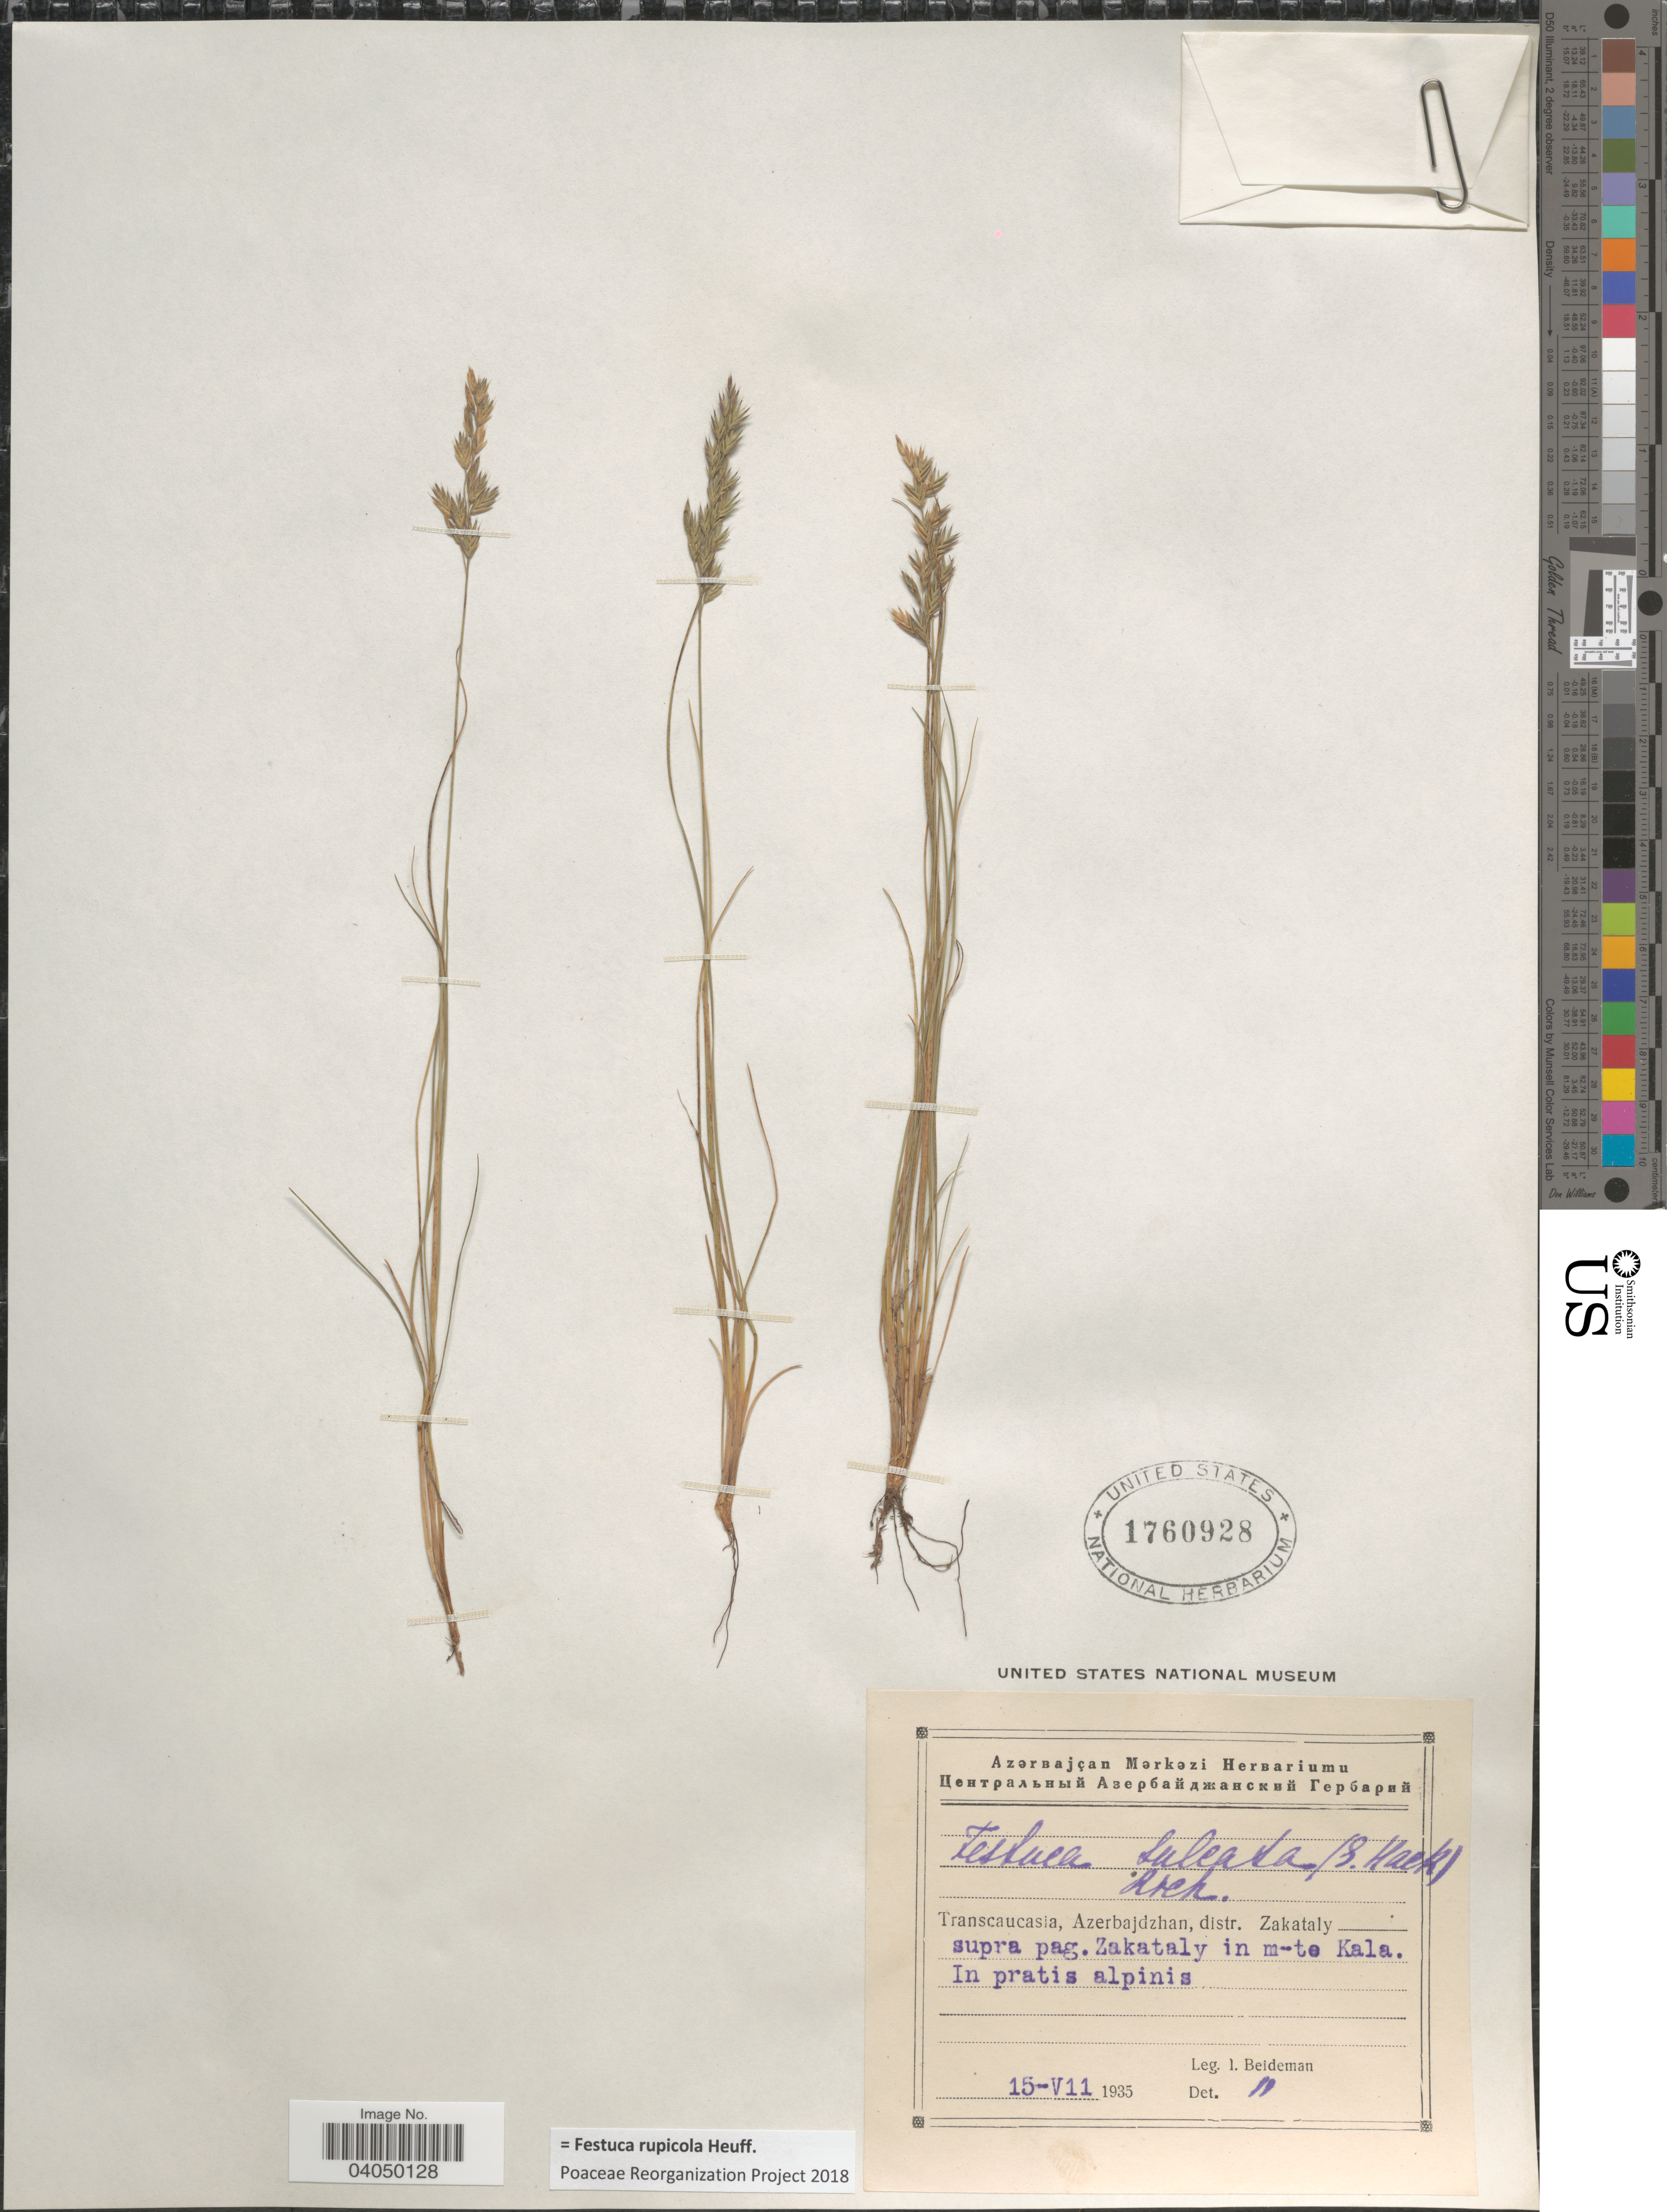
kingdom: Plantae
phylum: Tracheophyta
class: Liliopsida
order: Poales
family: Poaceae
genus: Festuca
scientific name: Festuca rupicola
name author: Heuff.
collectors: I. Beideman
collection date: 1935-07-15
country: Azerbaijan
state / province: Zaqatala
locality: Transcaucasia, Azerbajdzhan, distr. Zakataly supra pag. Zakataly in m-te Kala.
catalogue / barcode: US 1760928